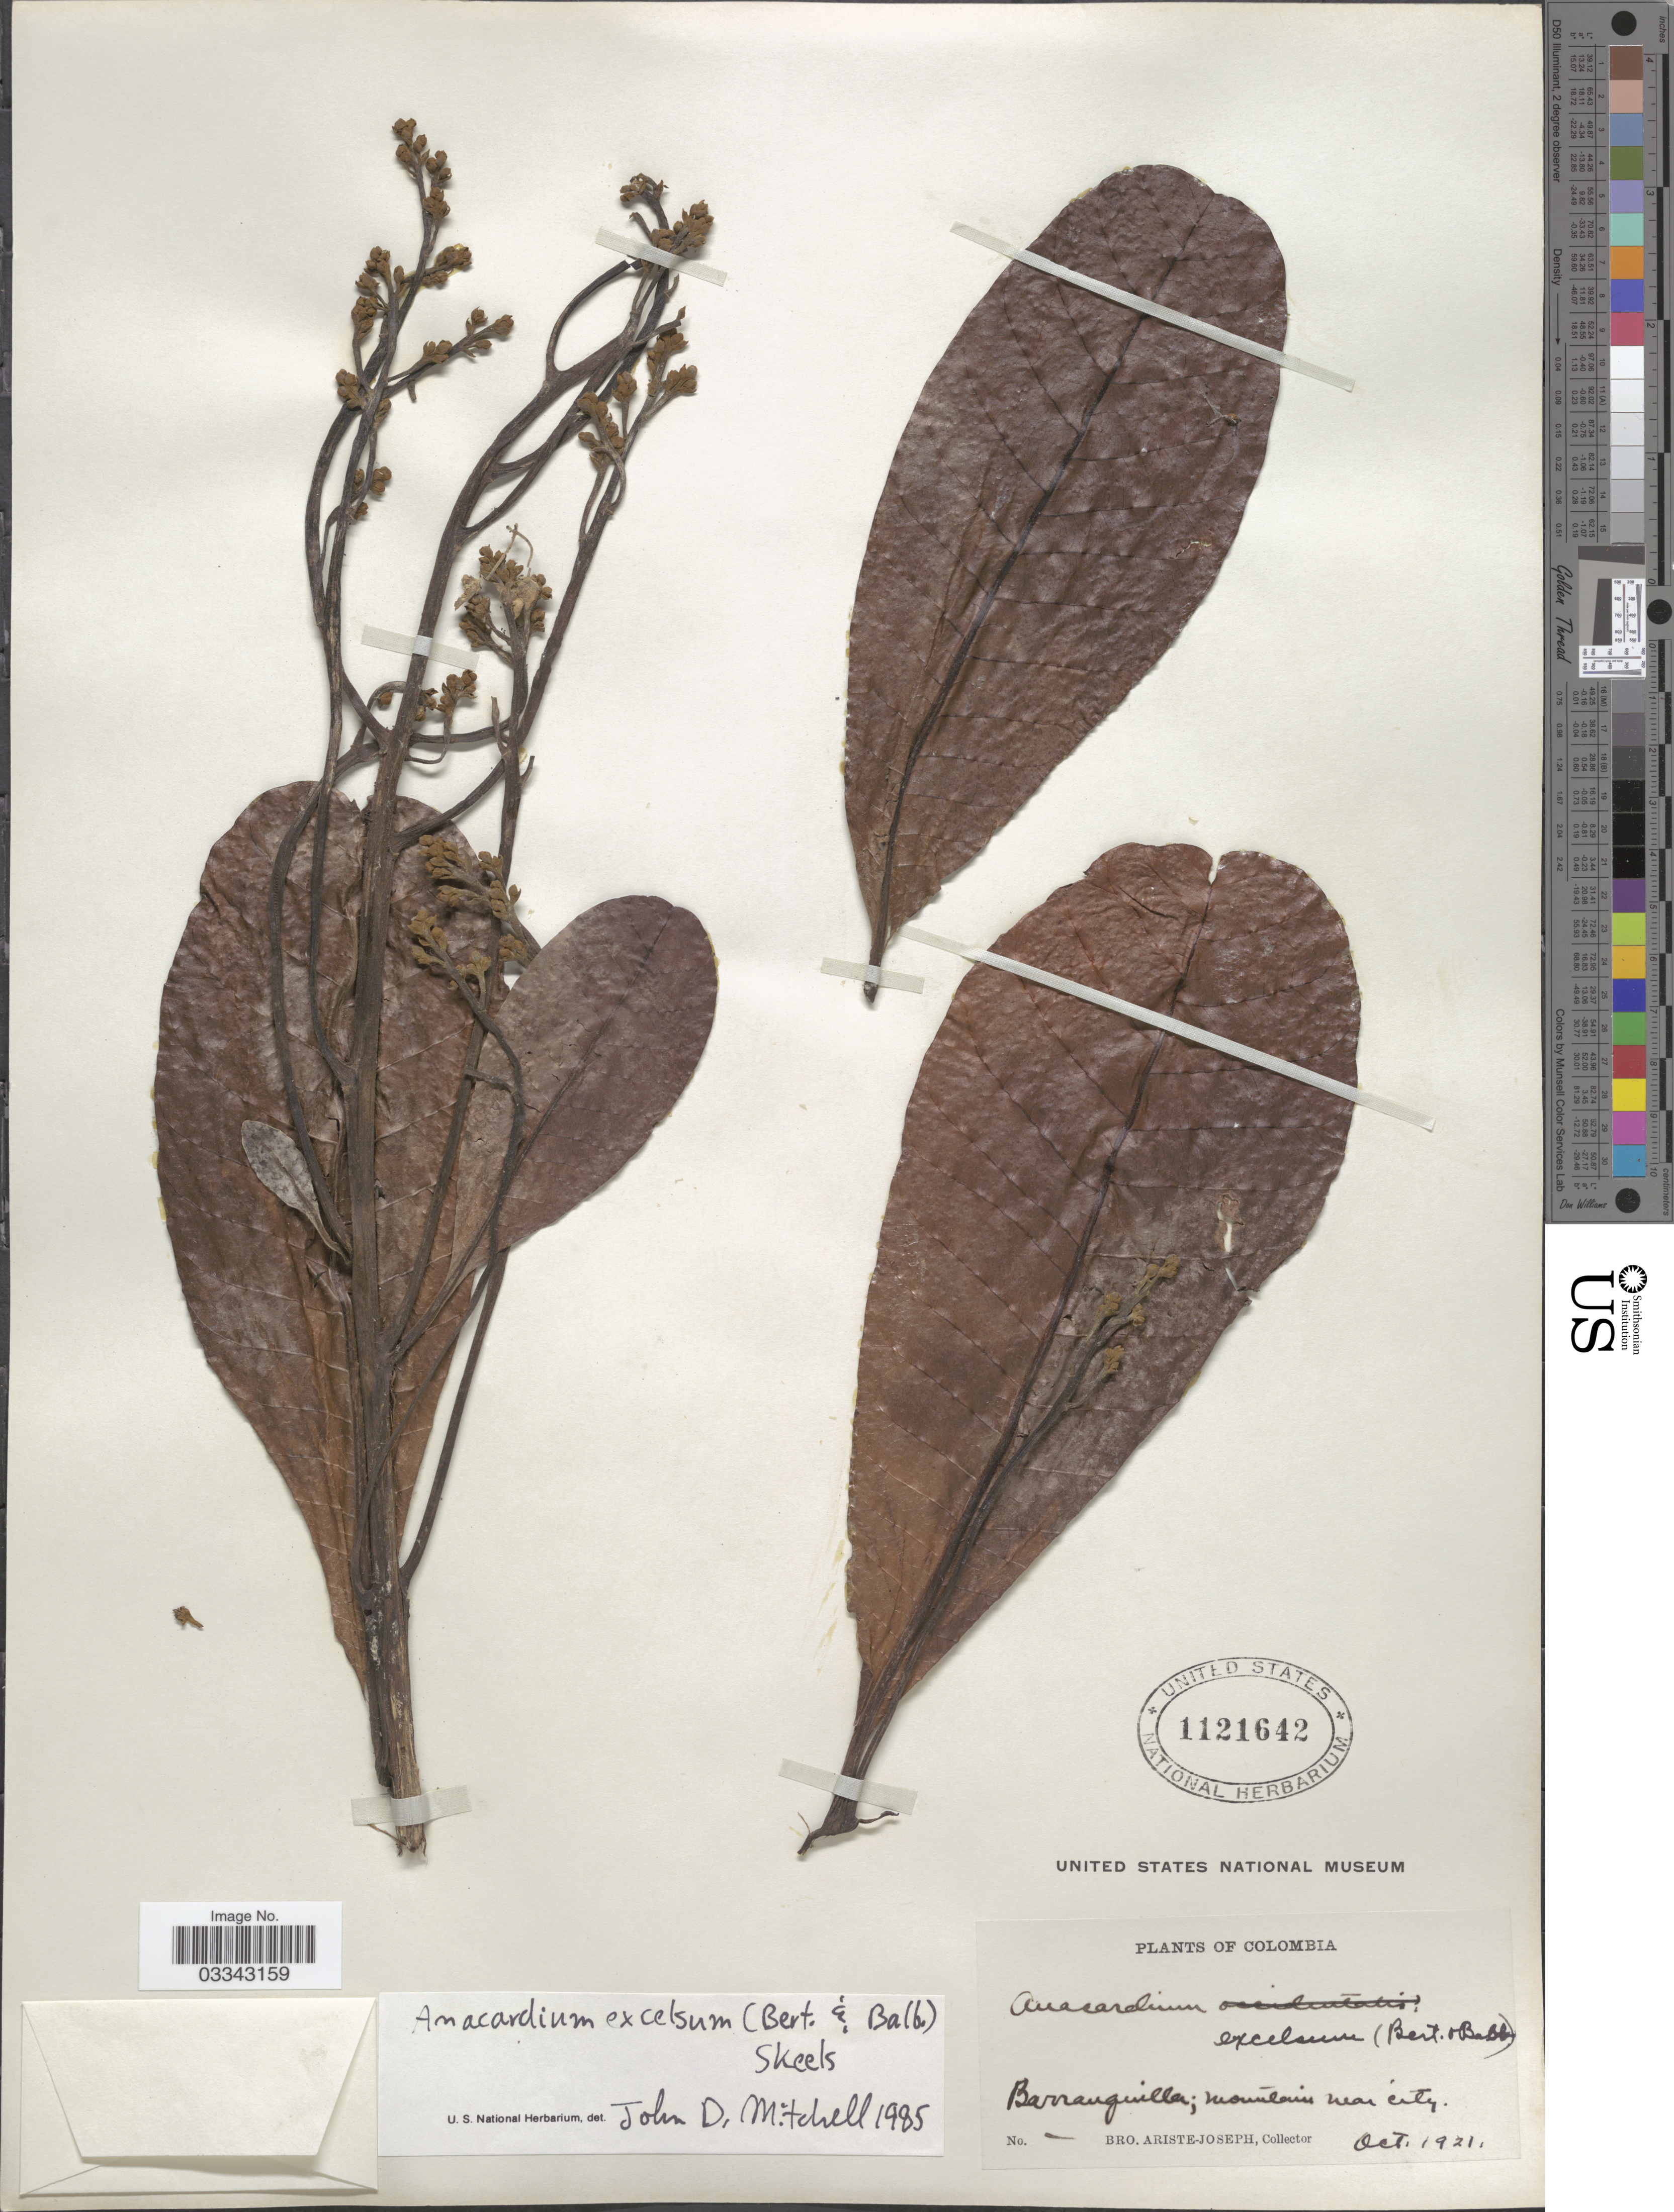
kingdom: Plantae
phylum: Tracheophyta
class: Magnoliopsida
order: Sapindales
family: Anacardiaceae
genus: Anacardium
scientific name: Anacardium excelsum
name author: (Kunth) Skeels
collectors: Bro. Ariste-Joseph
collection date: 1921-10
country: Colombia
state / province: Atlántico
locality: Barranquilla; mountains near city.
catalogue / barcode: US 1121642